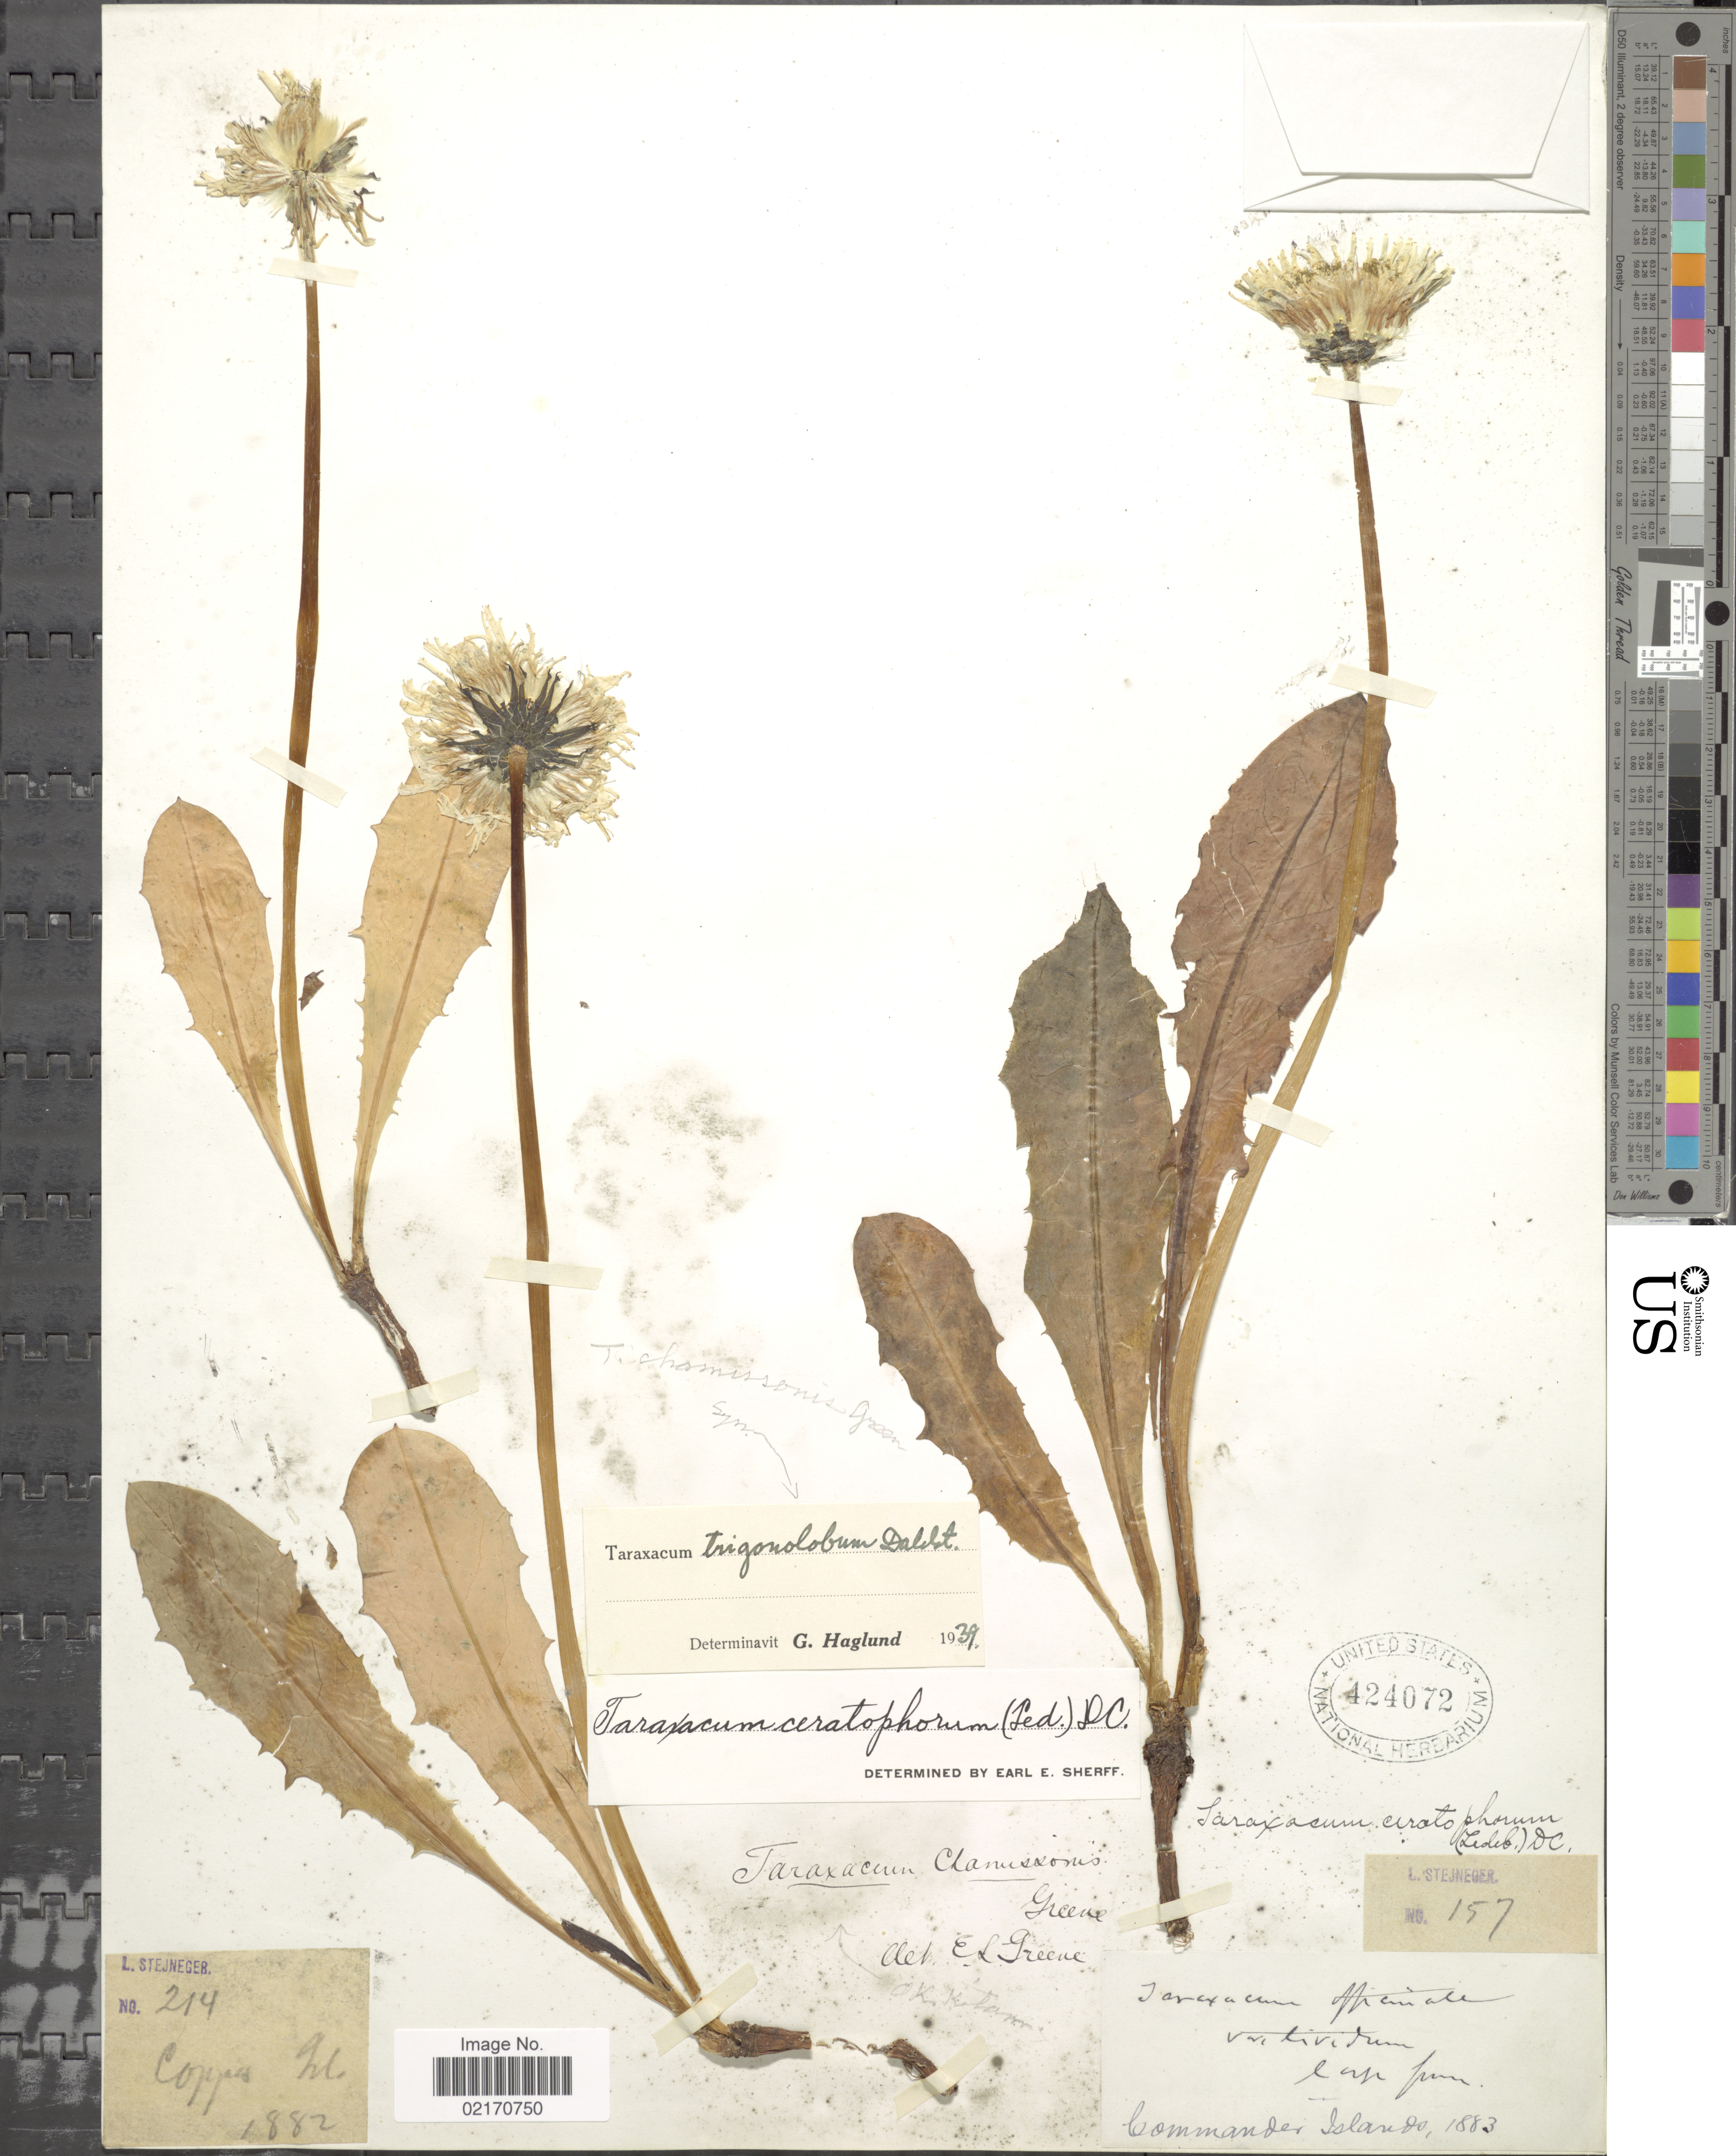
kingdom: Plantae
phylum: Tracheophyta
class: Magnoliopsida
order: Asterales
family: Asteraceae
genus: Taraxacum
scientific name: Taraxacum trigonolobum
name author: Dahlst.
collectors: L. Stejneger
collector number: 157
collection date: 1883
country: Russian Federation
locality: Commander Islands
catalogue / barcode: US 424072-2